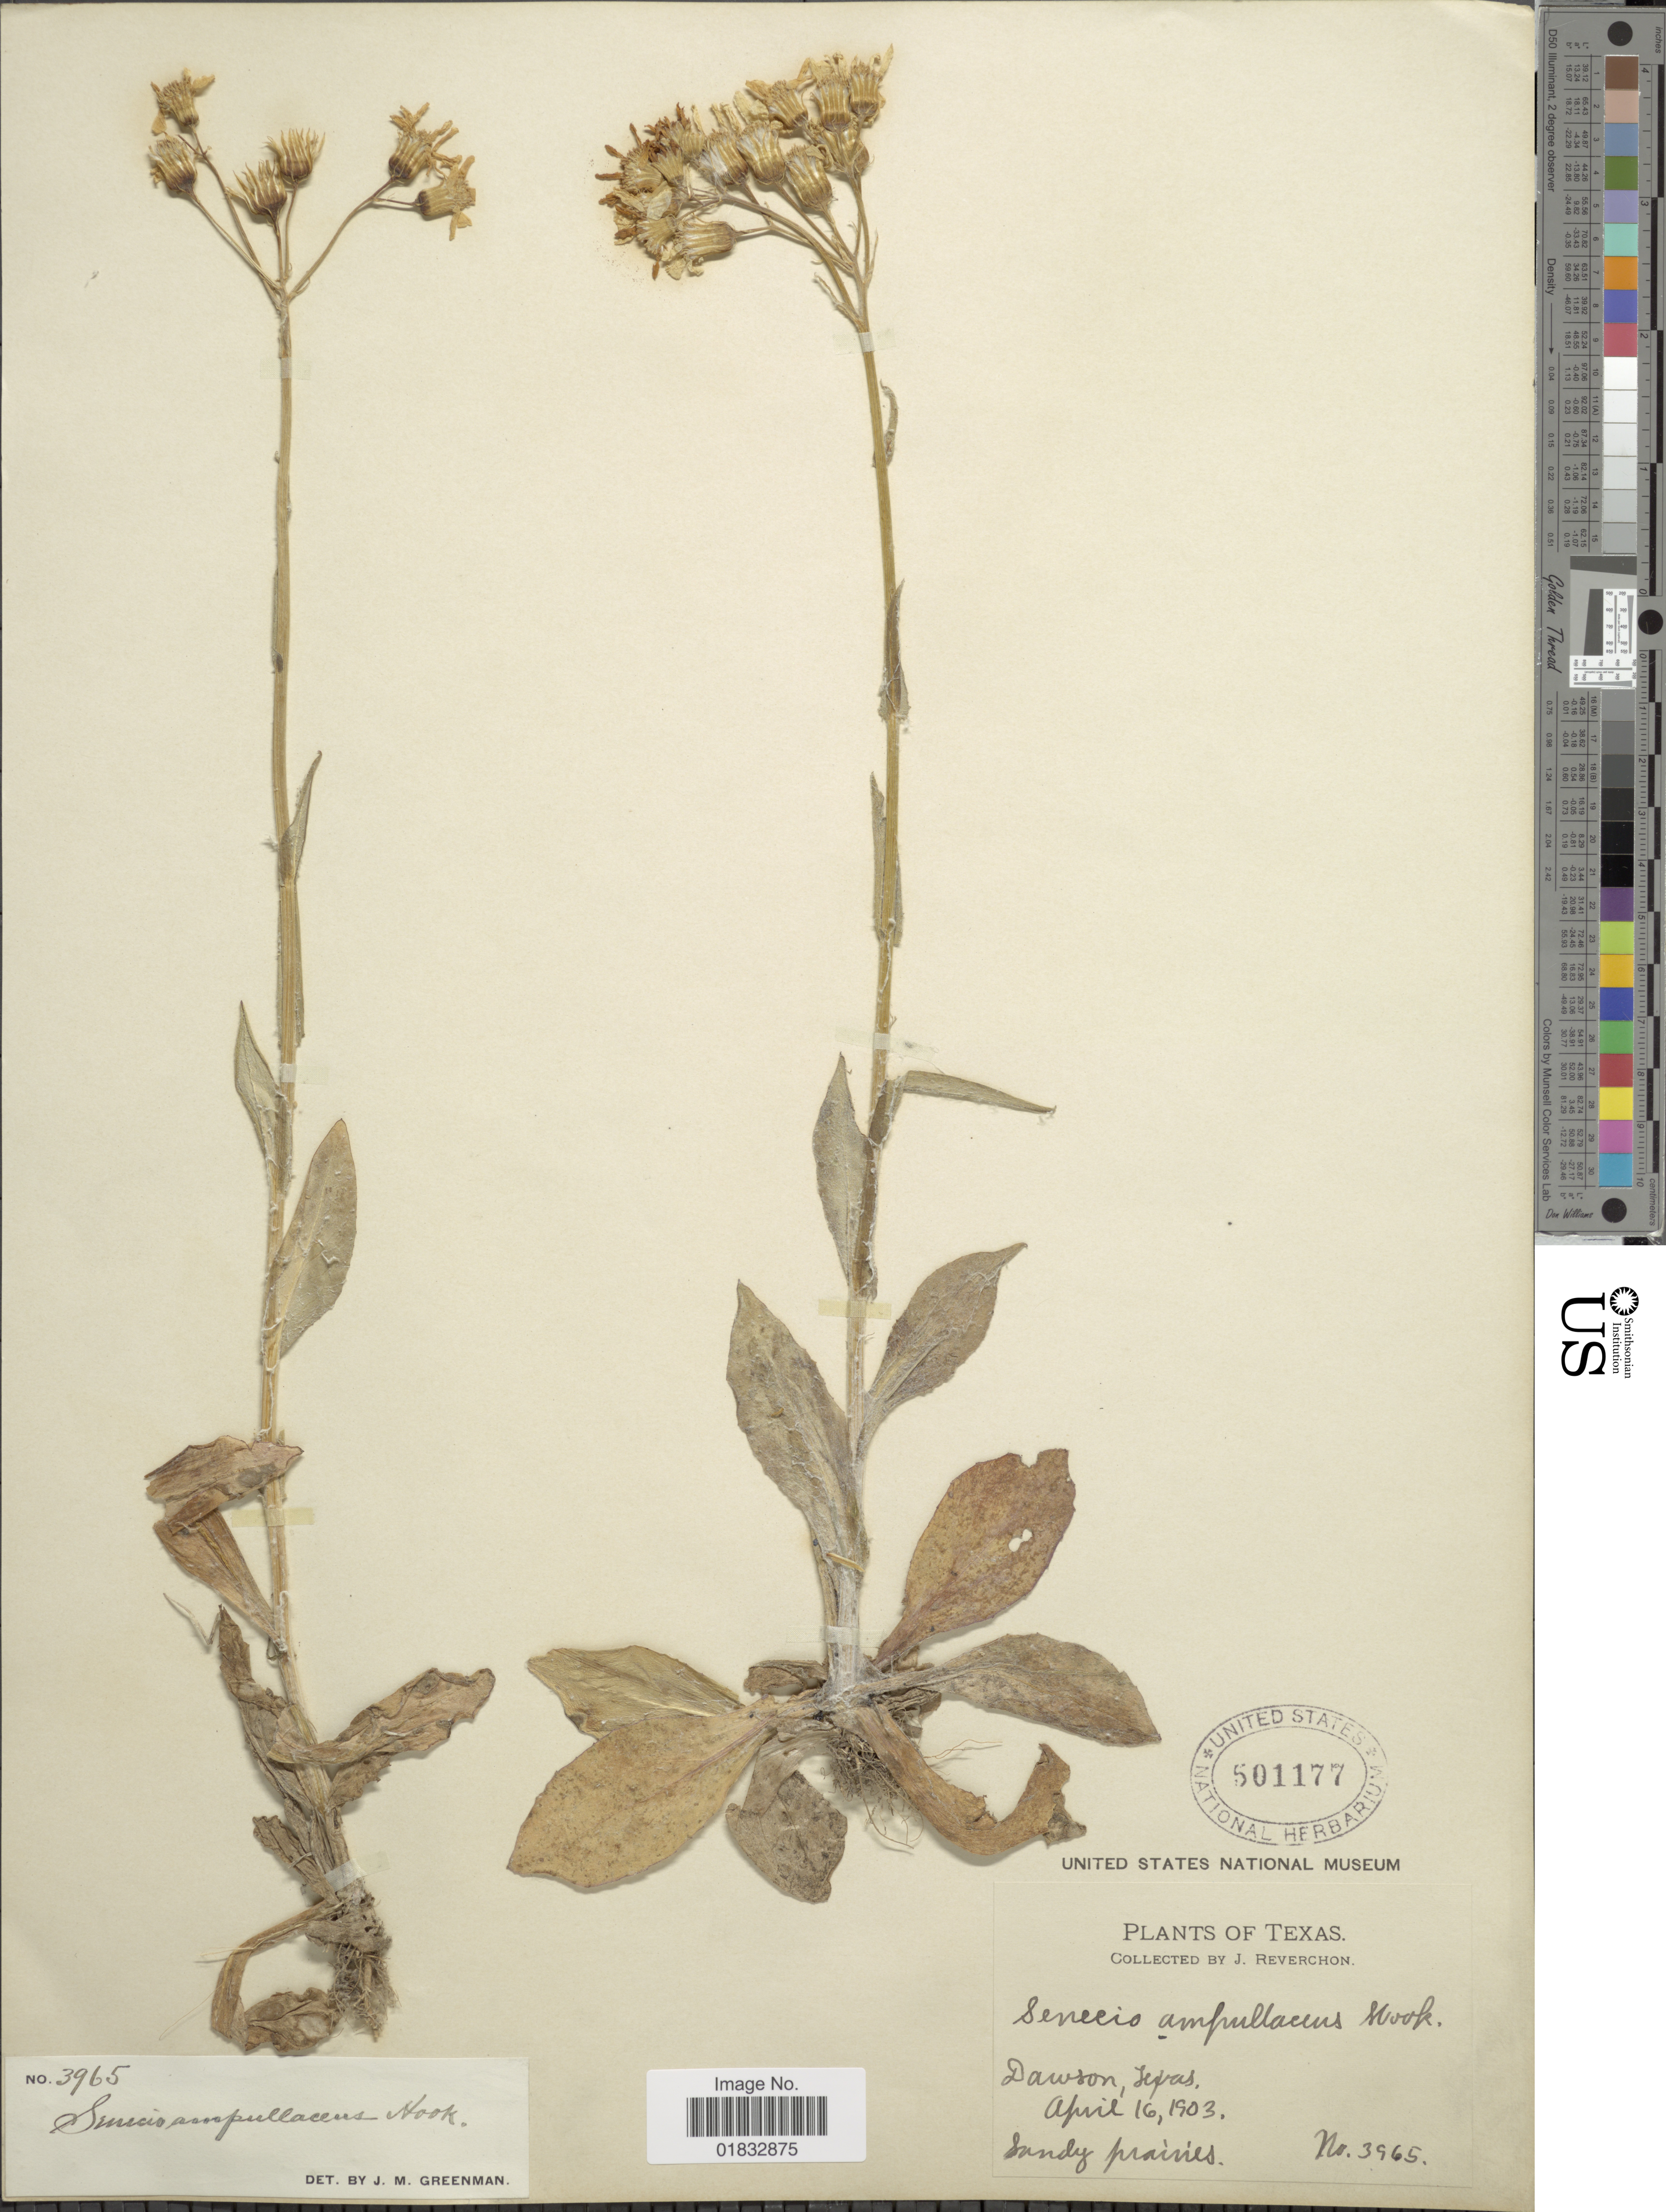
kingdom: Plantae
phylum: Tracheophyta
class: Magnoliopsida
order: Asterales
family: Asteraceae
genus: Senecio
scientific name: Senecio ampullaceus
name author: Hook.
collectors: J. Reverchon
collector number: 3965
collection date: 1903-04-16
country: United States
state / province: Texas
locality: Dawson, Sandy prairies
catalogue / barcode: US 501177